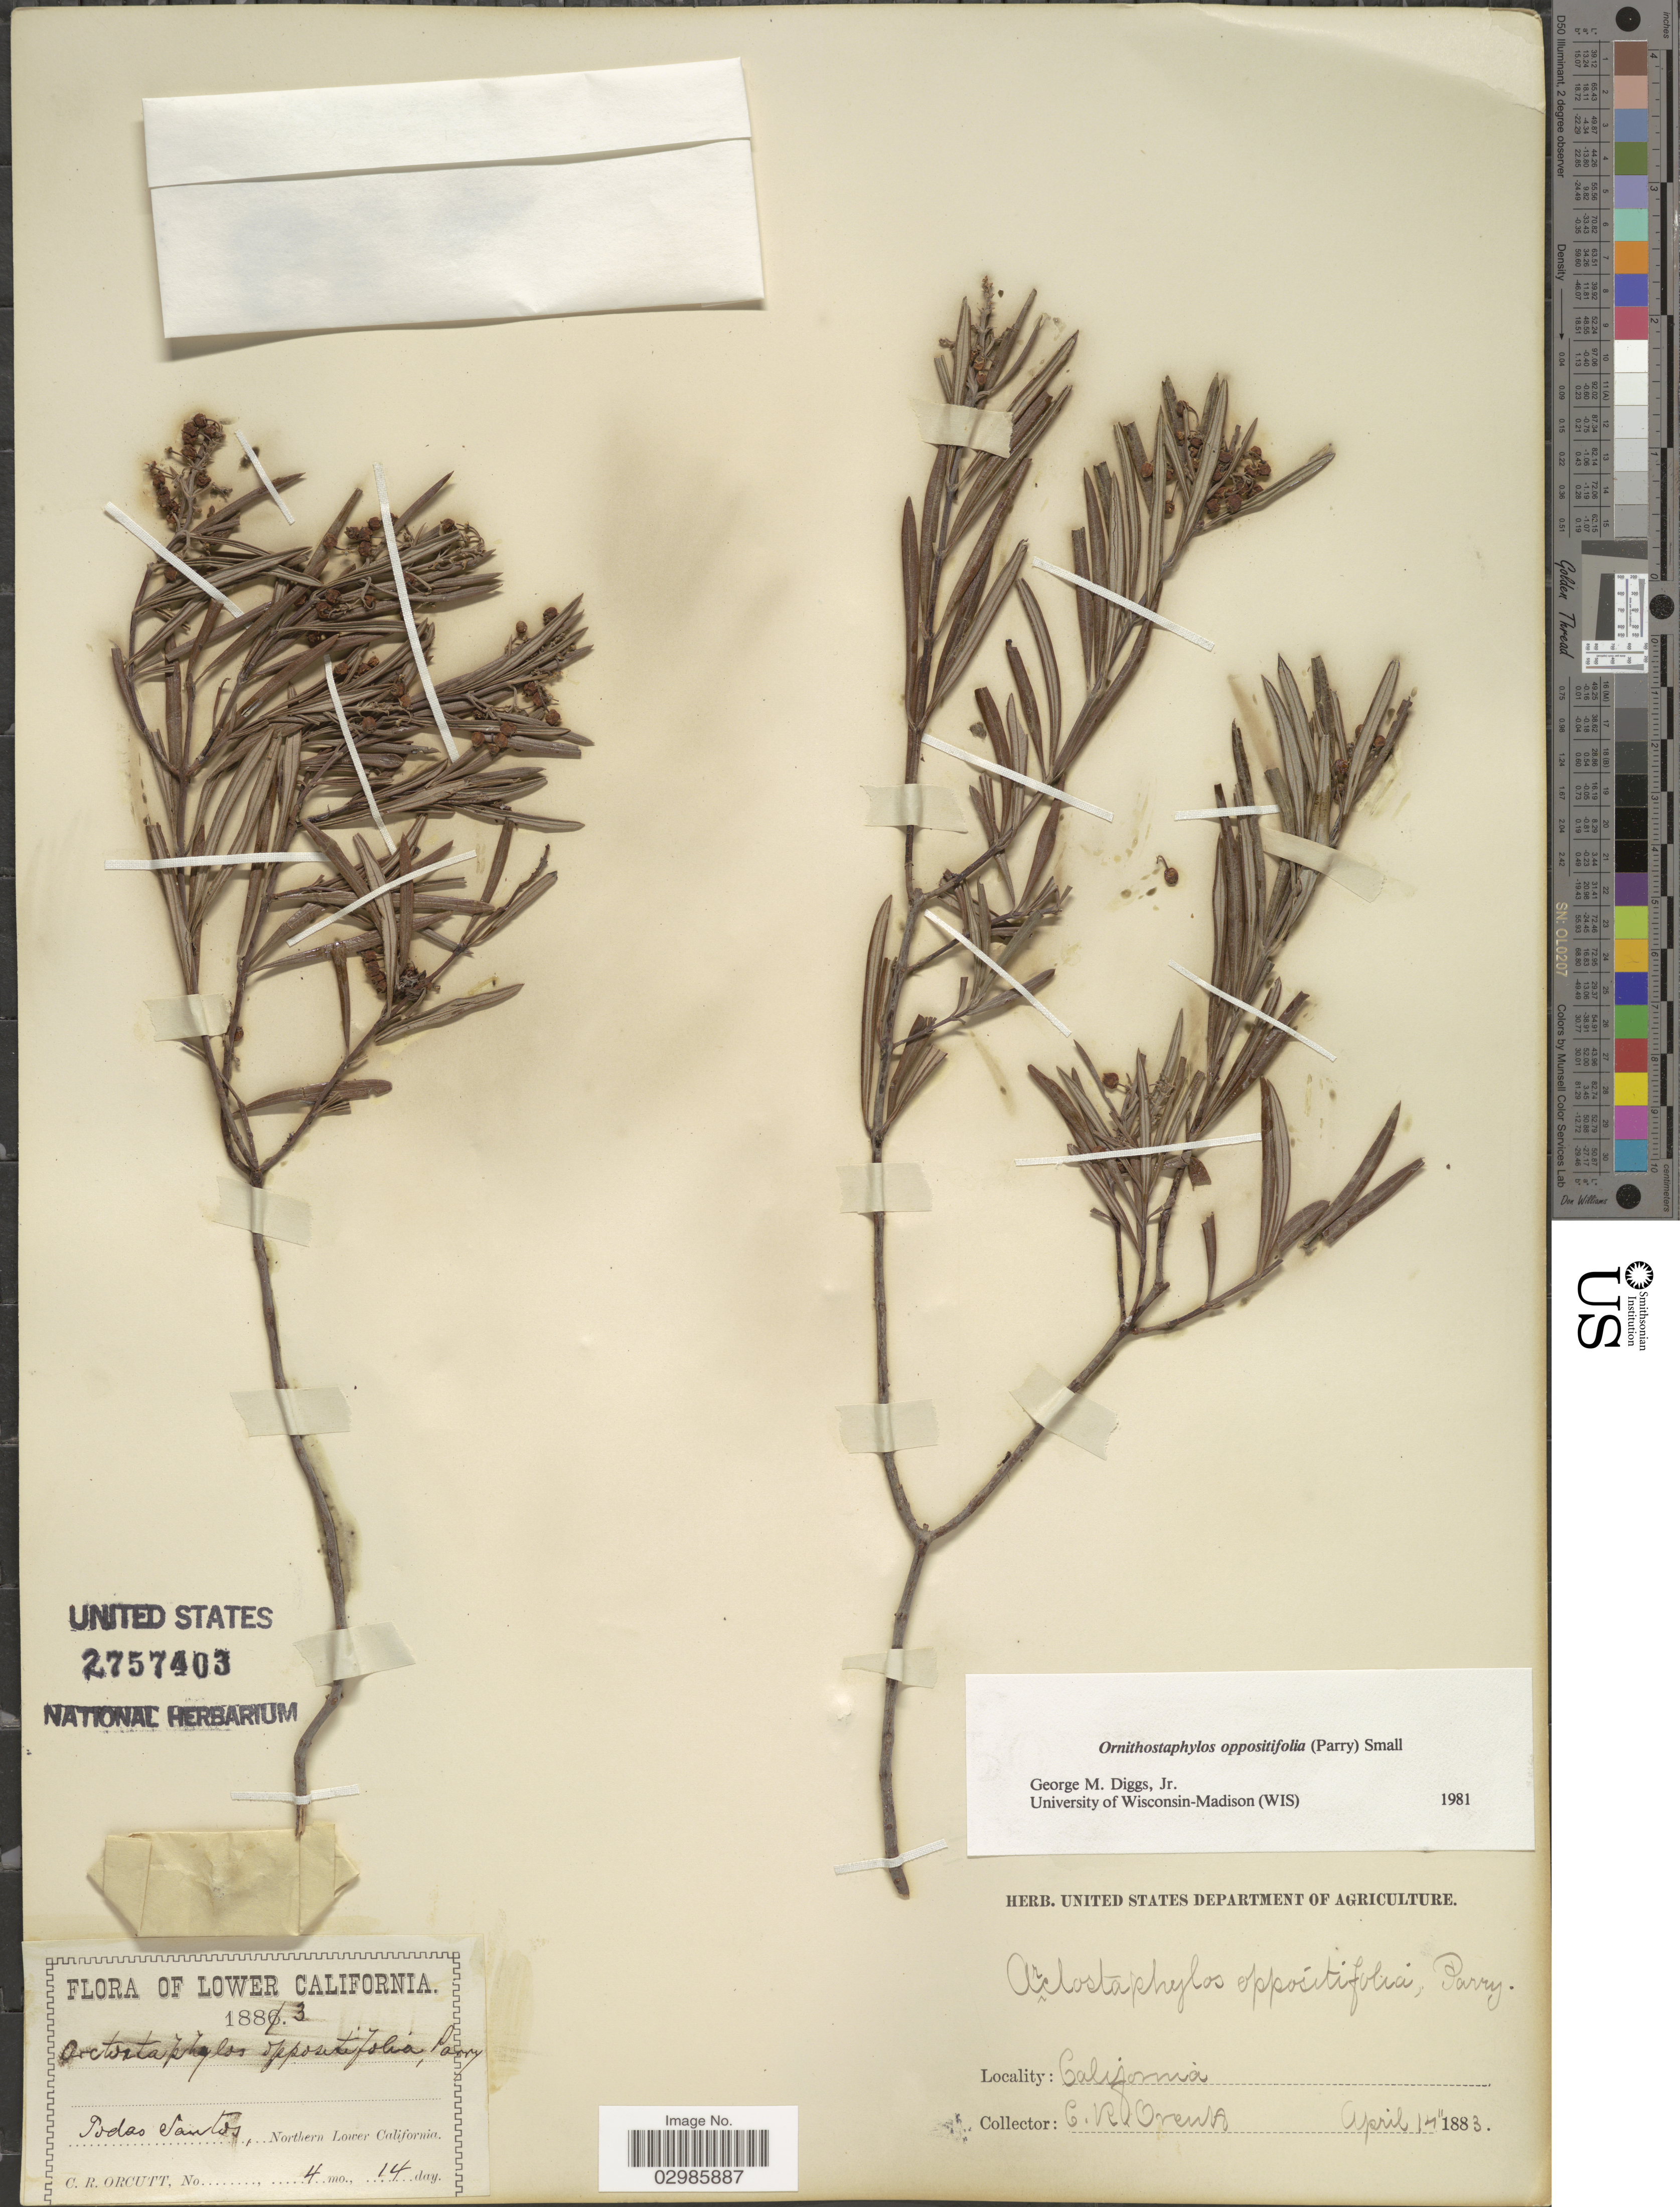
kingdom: Plantae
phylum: Tracheophyta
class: Magnoliopsida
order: Ericales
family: Ericaceae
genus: Ornithostaphylos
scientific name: Ornithostaphylos oppositifolia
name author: (Parry) Small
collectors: C. R. Orcutt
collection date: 1883-04-14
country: Mexico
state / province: Baja California Sur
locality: Lower California. Todos Santos, Northern Lower California.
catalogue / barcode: US 2757403